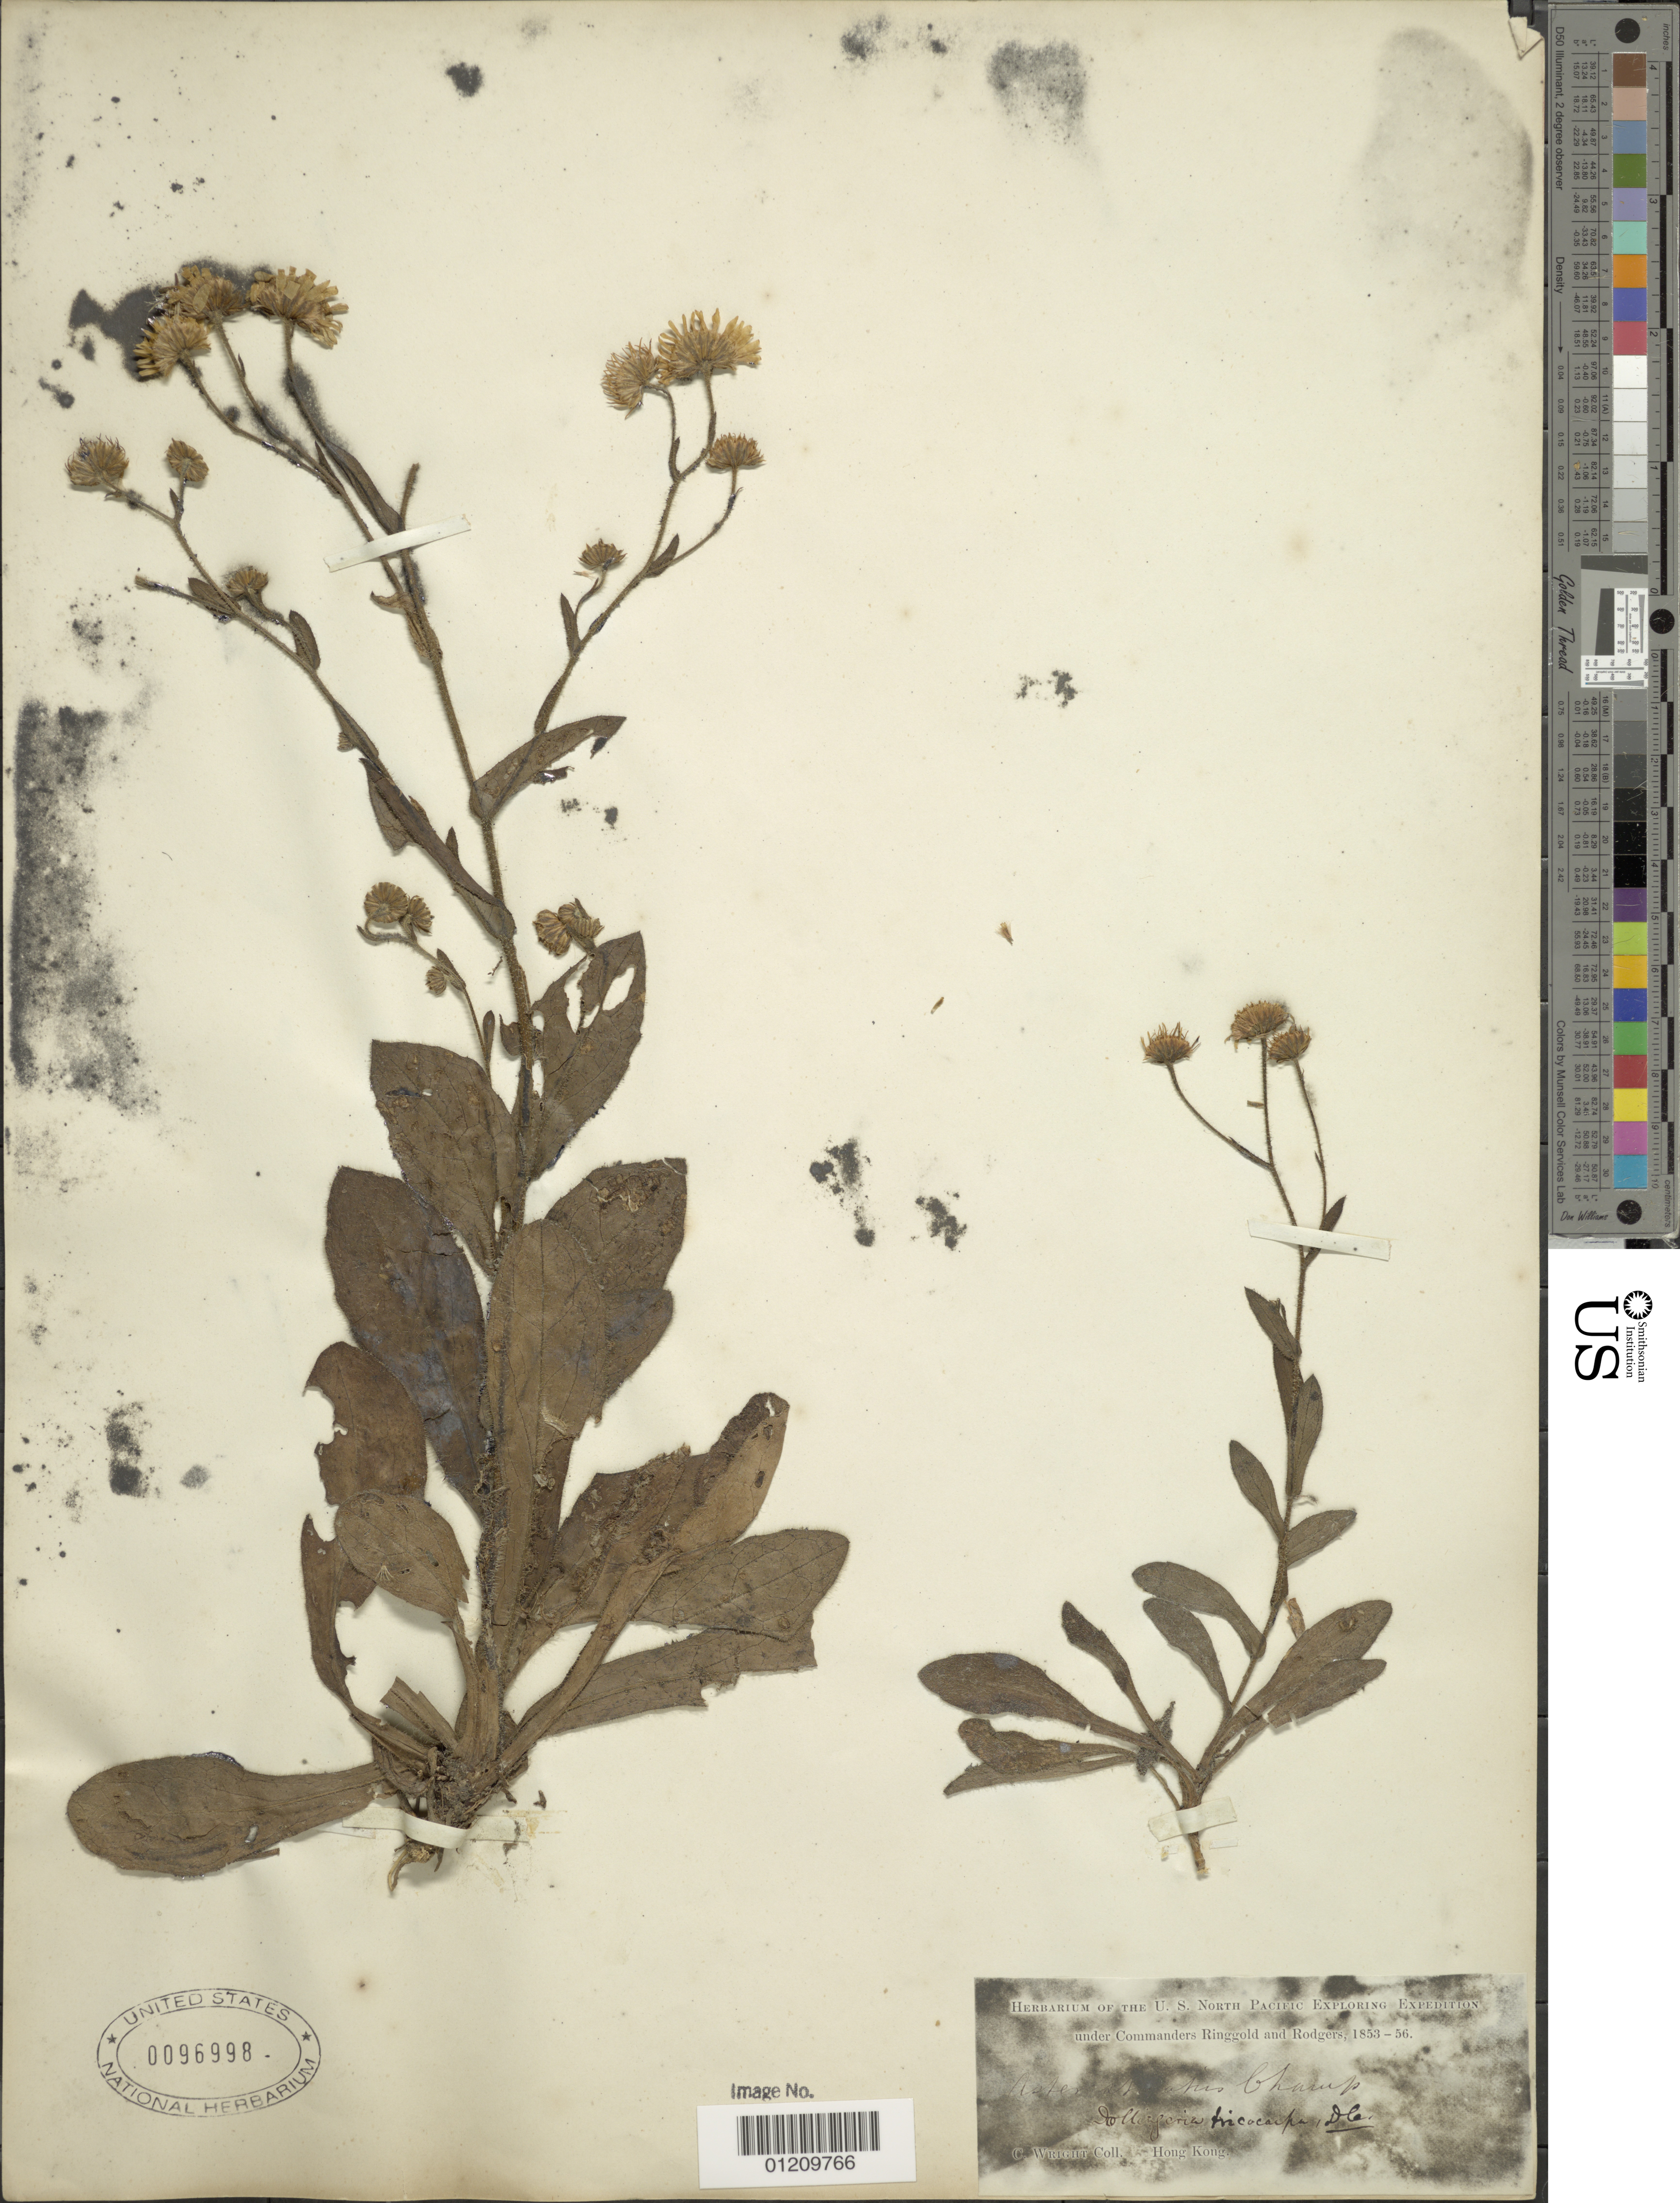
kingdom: Plantae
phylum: Tracheophyta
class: Magnoliopsida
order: Asterales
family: Asteraceae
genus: Aster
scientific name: Aster striatus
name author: Champ. ex Benth.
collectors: C. Wright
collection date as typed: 1853 to -- -- 1856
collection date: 1853/1856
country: China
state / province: Hong Kong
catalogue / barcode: US 96998